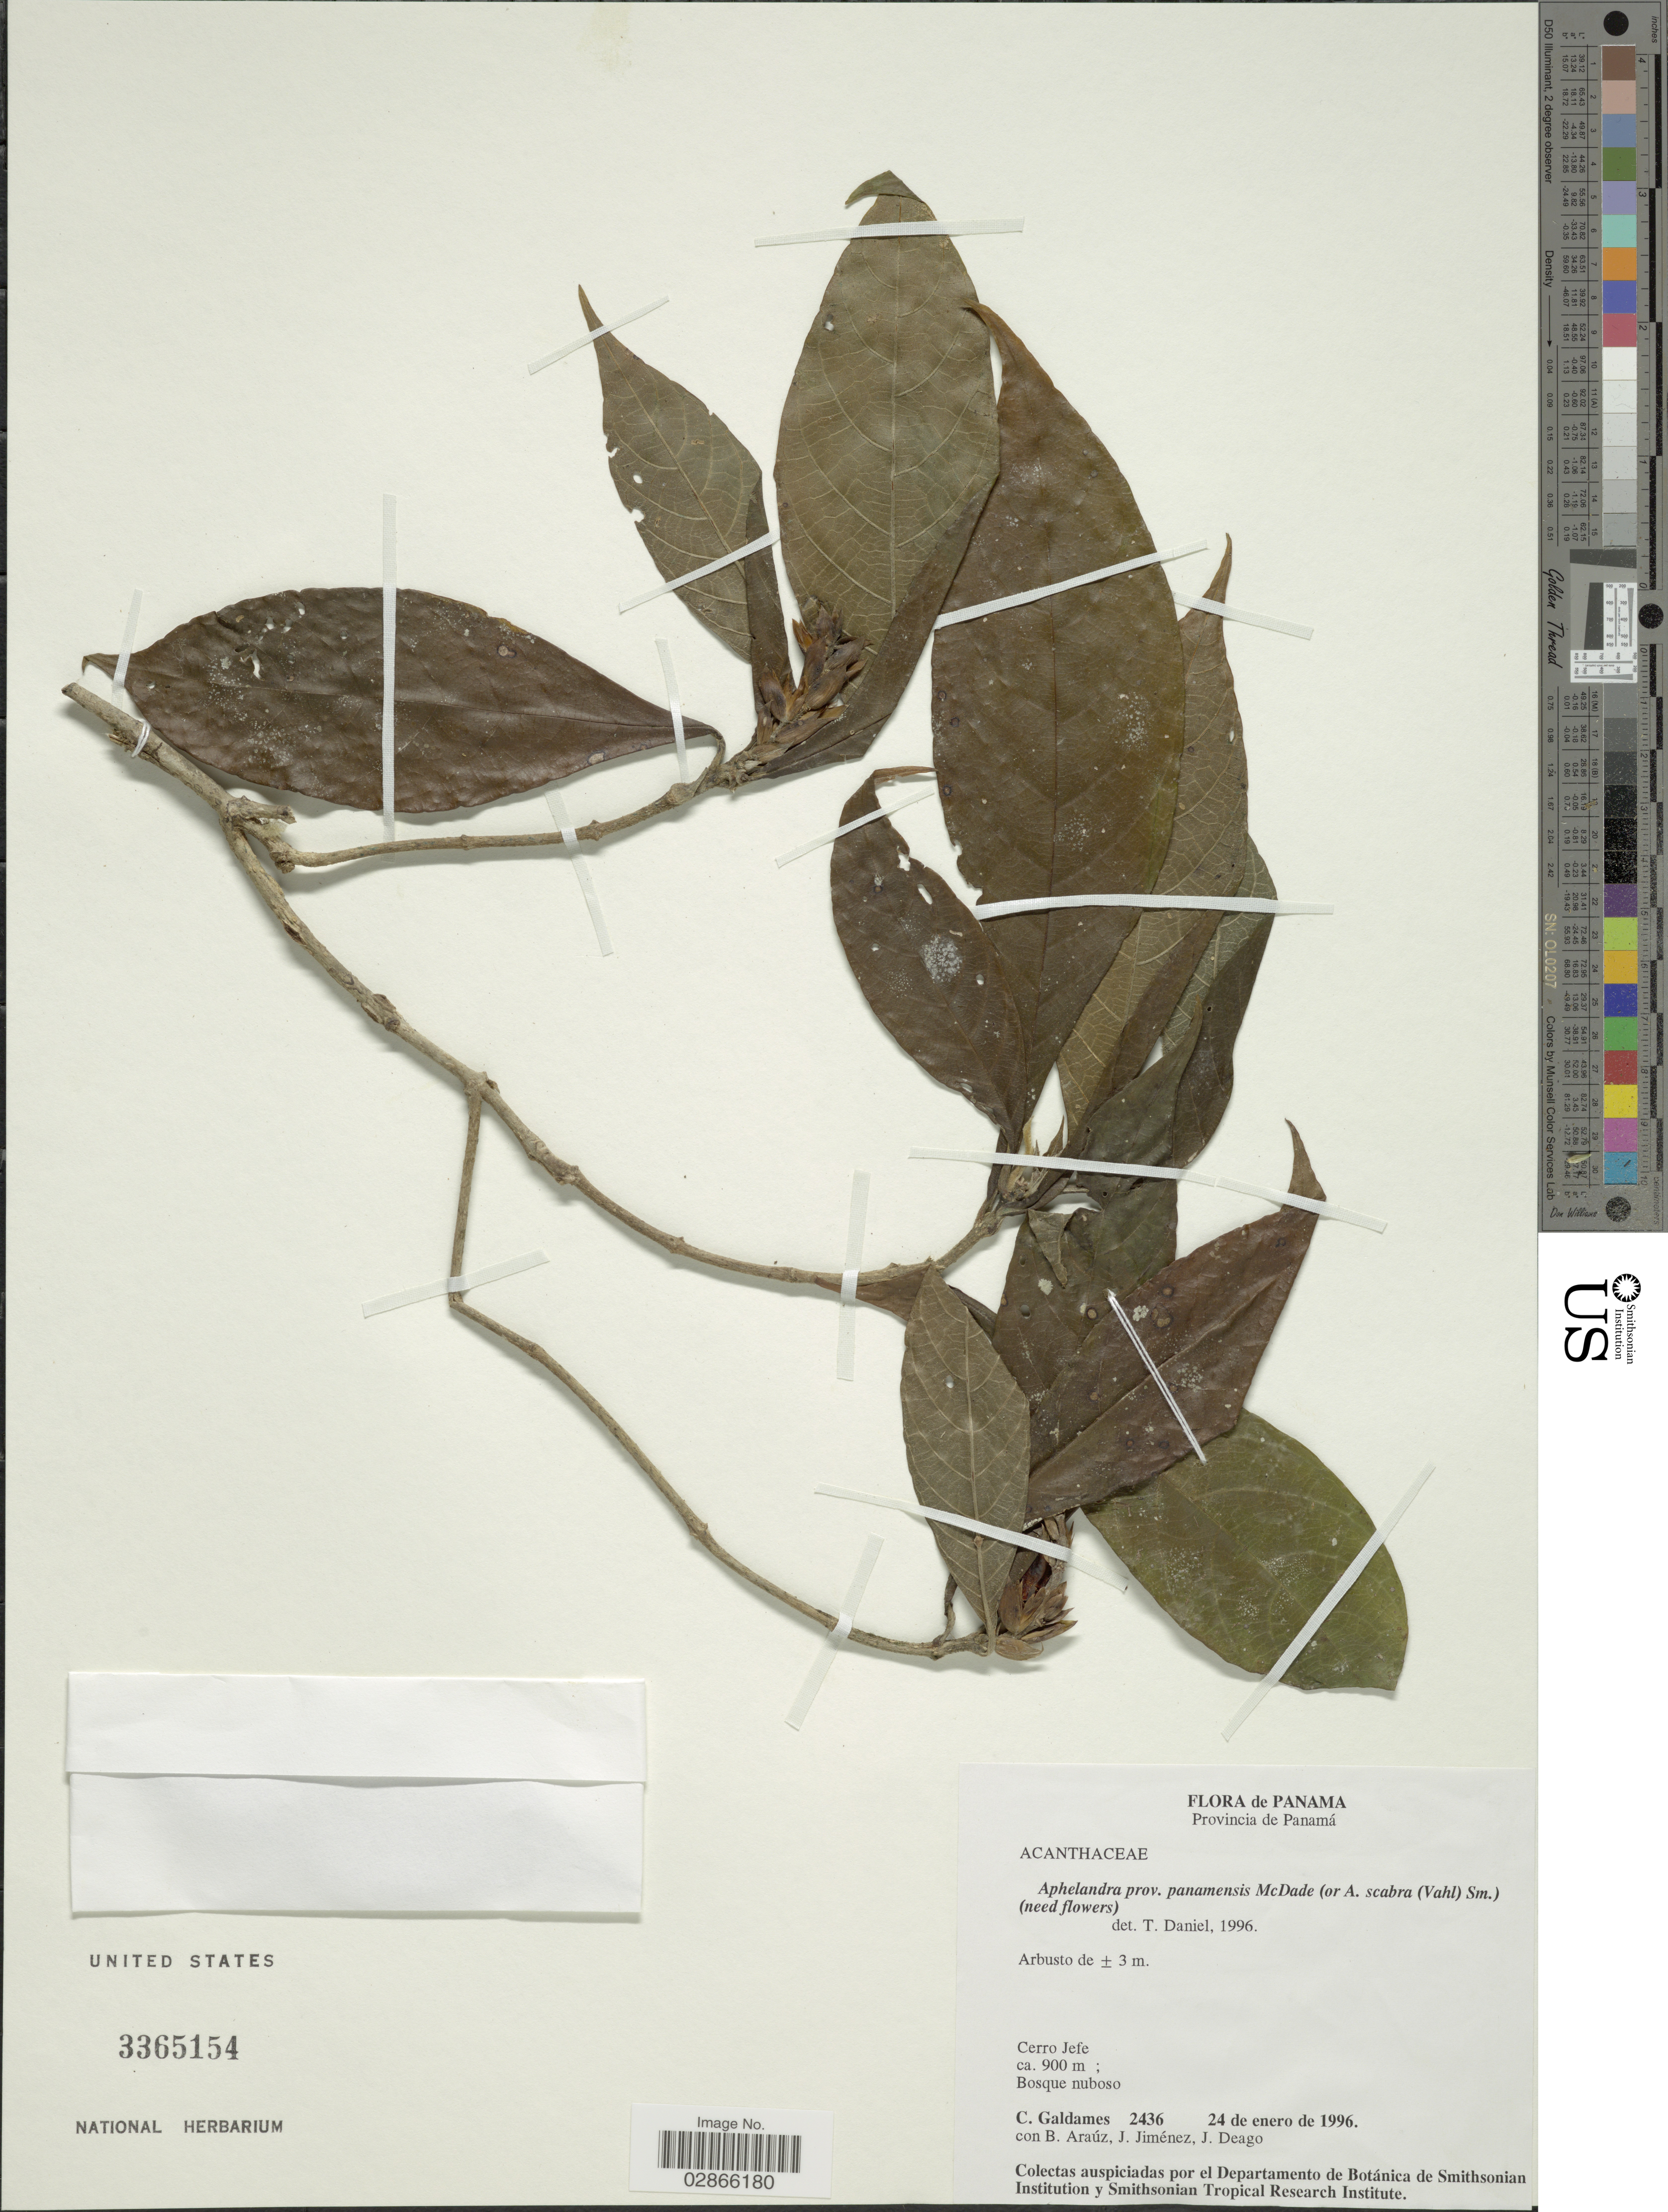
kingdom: Plantae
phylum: Tracheophyta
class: Magnoliopsida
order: Lamiales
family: Acanthaceae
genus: Aphelandra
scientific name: Aphelandra sp.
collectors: C. Galdames, B. Araúz, J. Jiménez Ramírez & J. Deago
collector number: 2436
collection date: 1996-01-24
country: Panama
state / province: Panamá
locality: Cerro Jefe.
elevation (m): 900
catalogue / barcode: US 3365154